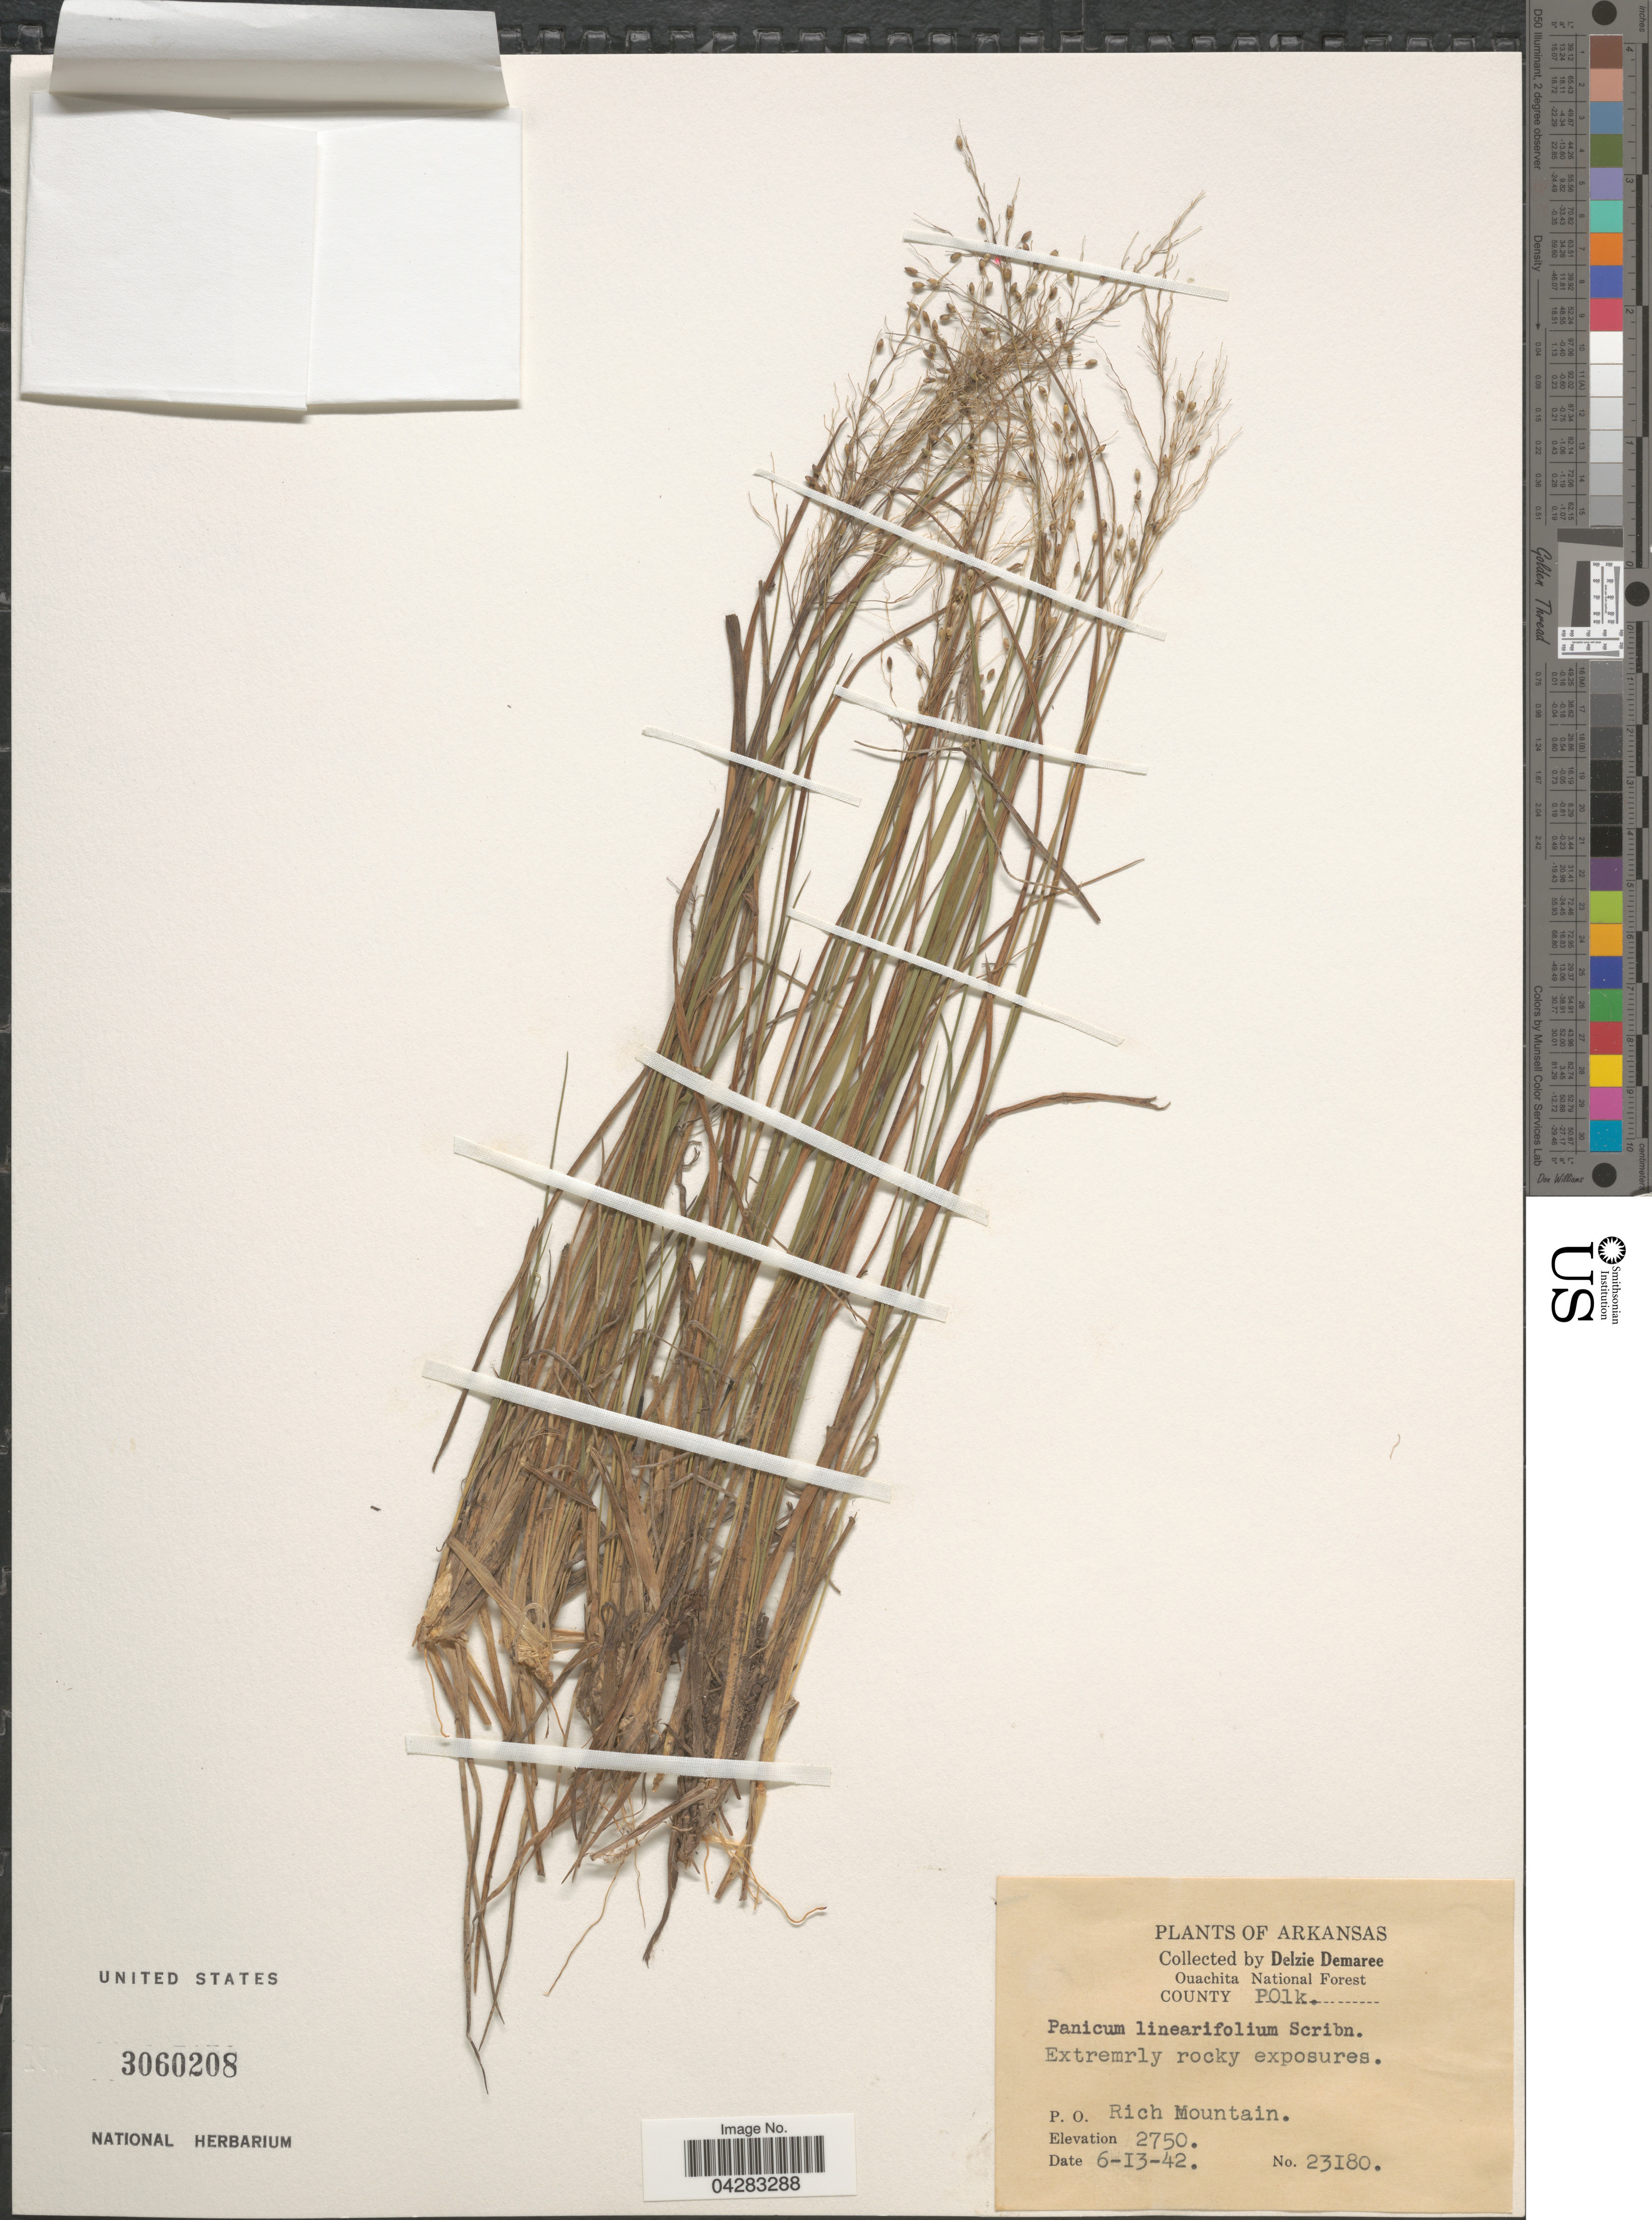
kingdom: Plantae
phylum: Tracheophyta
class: Liliopsida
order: Poales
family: Poaceae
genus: Dichanthelium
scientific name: Dichanthelium linearifolium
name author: (Scribn.) Gould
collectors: D. Demaree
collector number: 23180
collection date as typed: Transcribed d/m/y: 13/6/42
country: United States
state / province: Arkansas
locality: Ouachita National Forest. County Polk. P.O. Rich Mountain.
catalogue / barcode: US 3060208